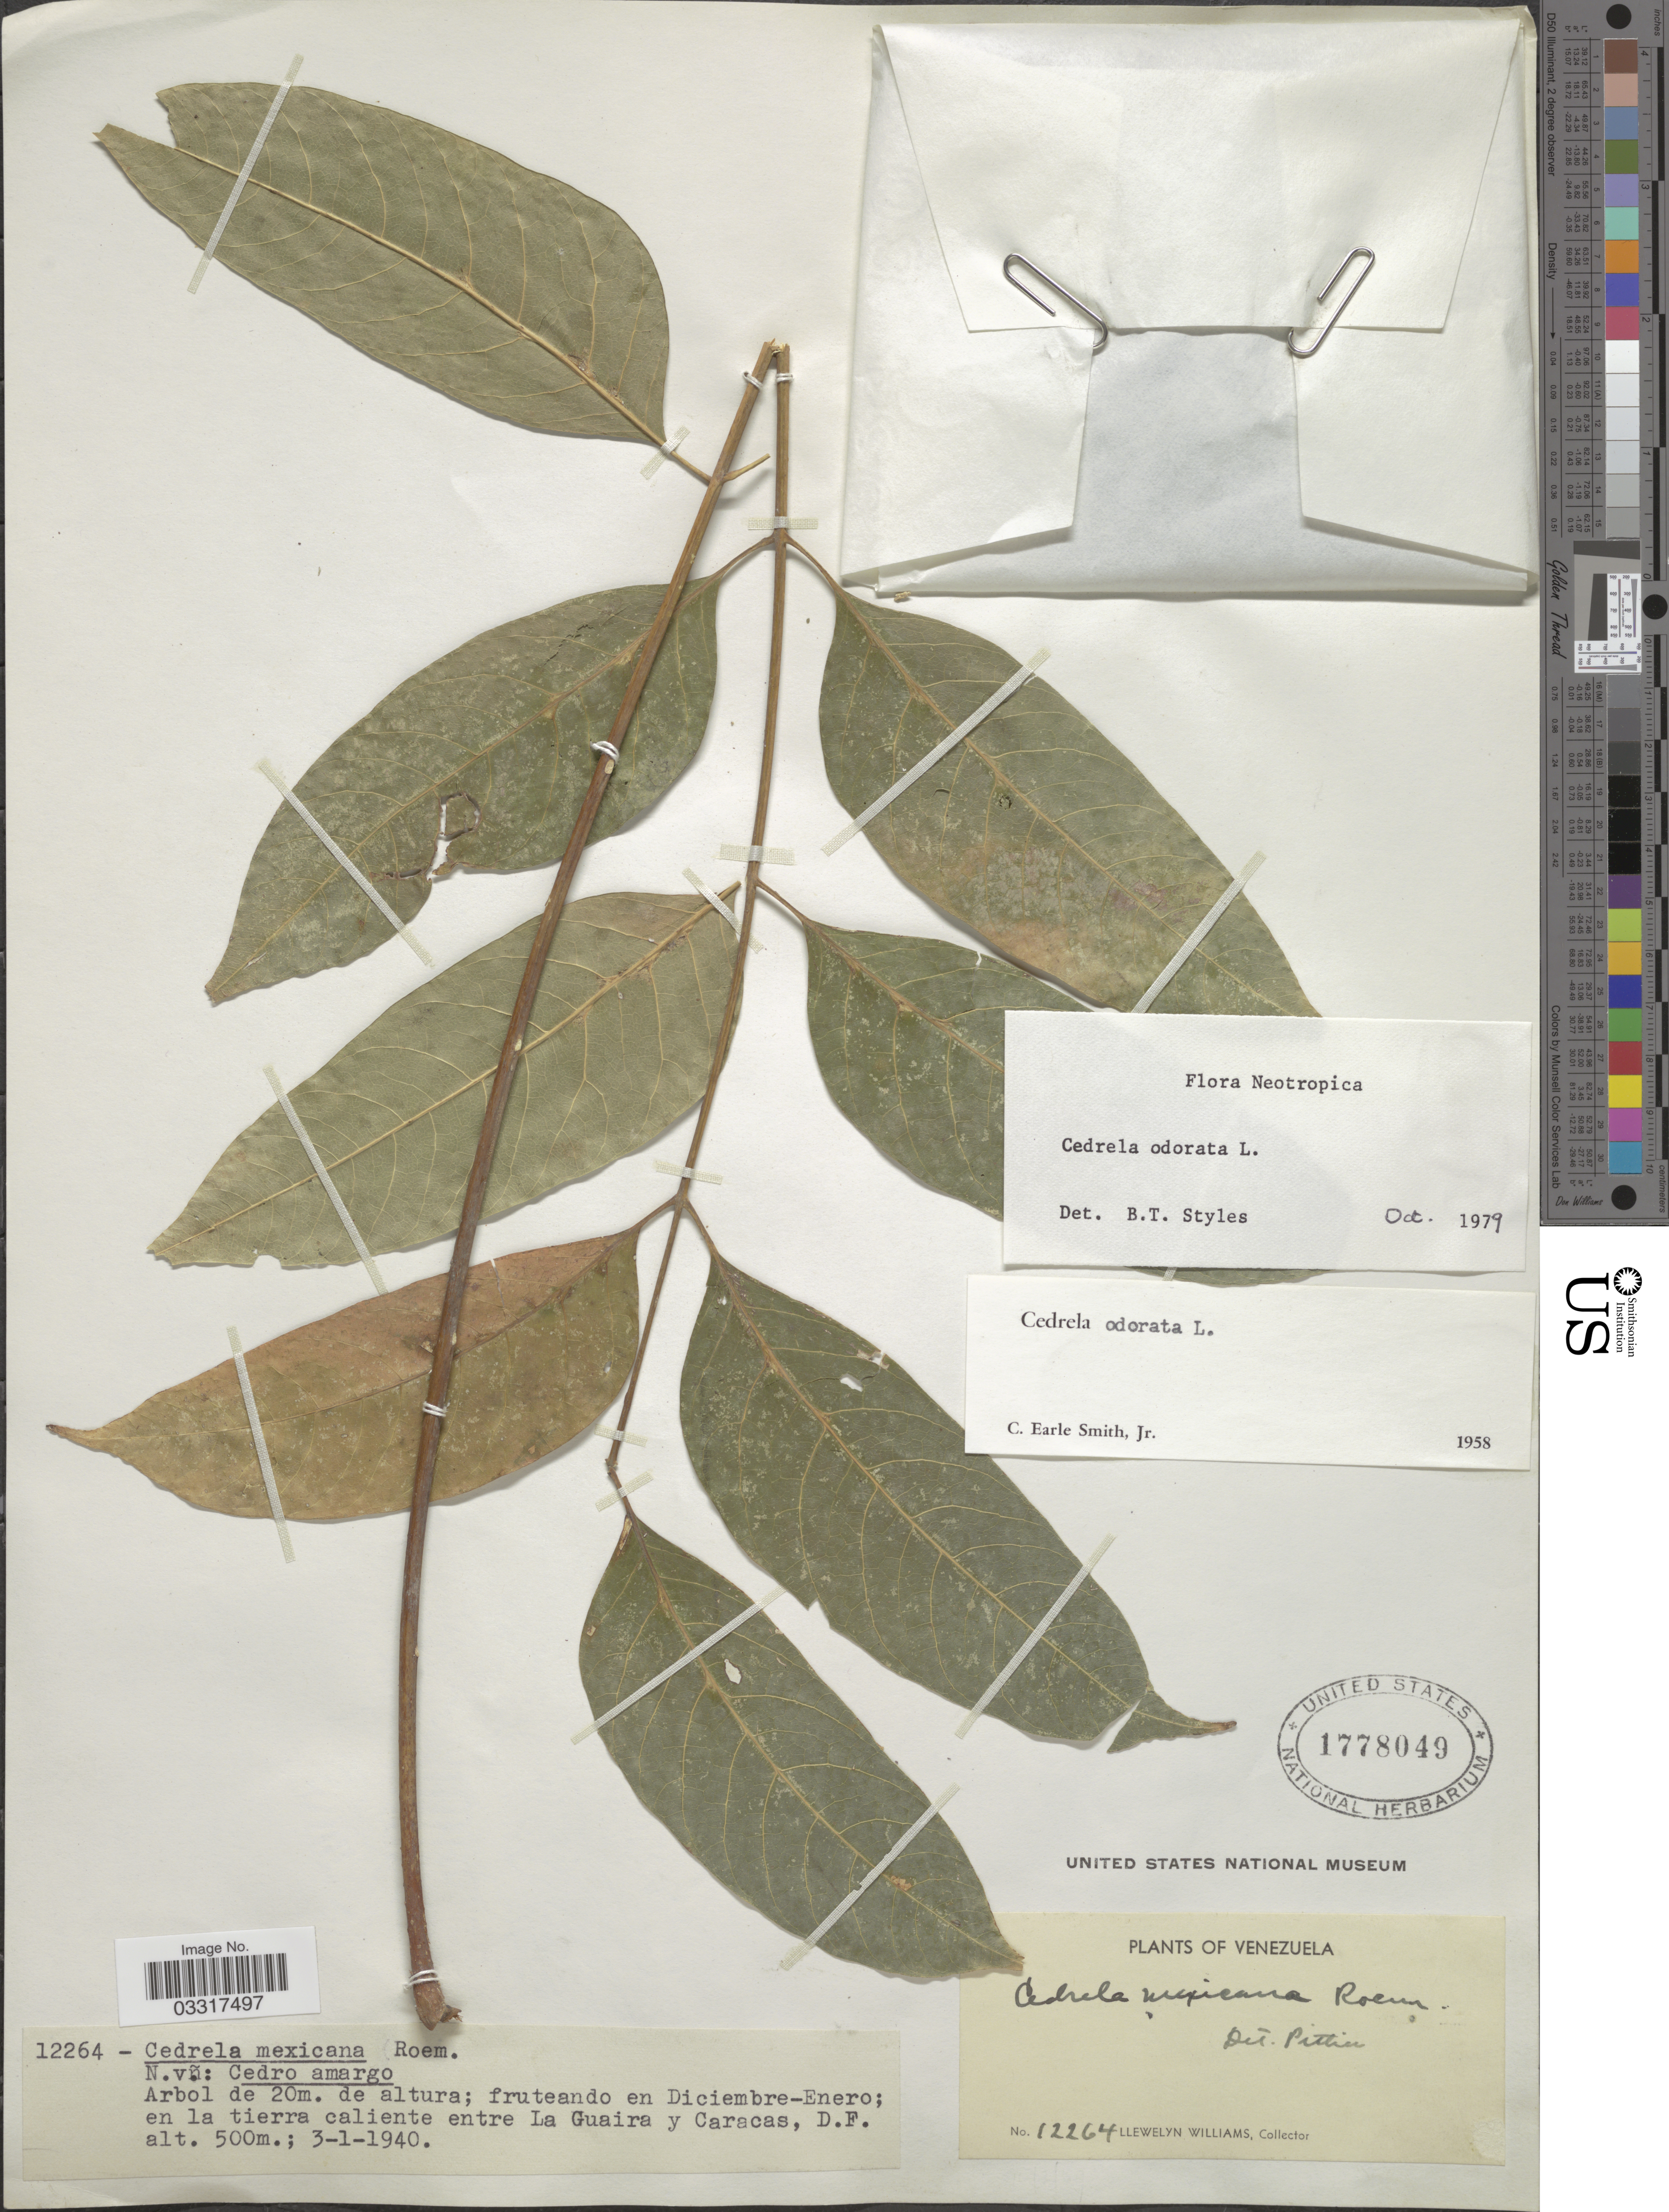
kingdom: Plantae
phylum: Tracheophyta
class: Magnoliopsida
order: Sapindales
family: Meliaceae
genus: Cedrela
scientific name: Cedrela odorata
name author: L.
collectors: Ll. Williams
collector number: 12264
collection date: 1940-01-03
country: Venezuela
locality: En la tierra caliente entre La Guaira y Caracas, D.F.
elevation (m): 500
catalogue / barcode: US 1778049